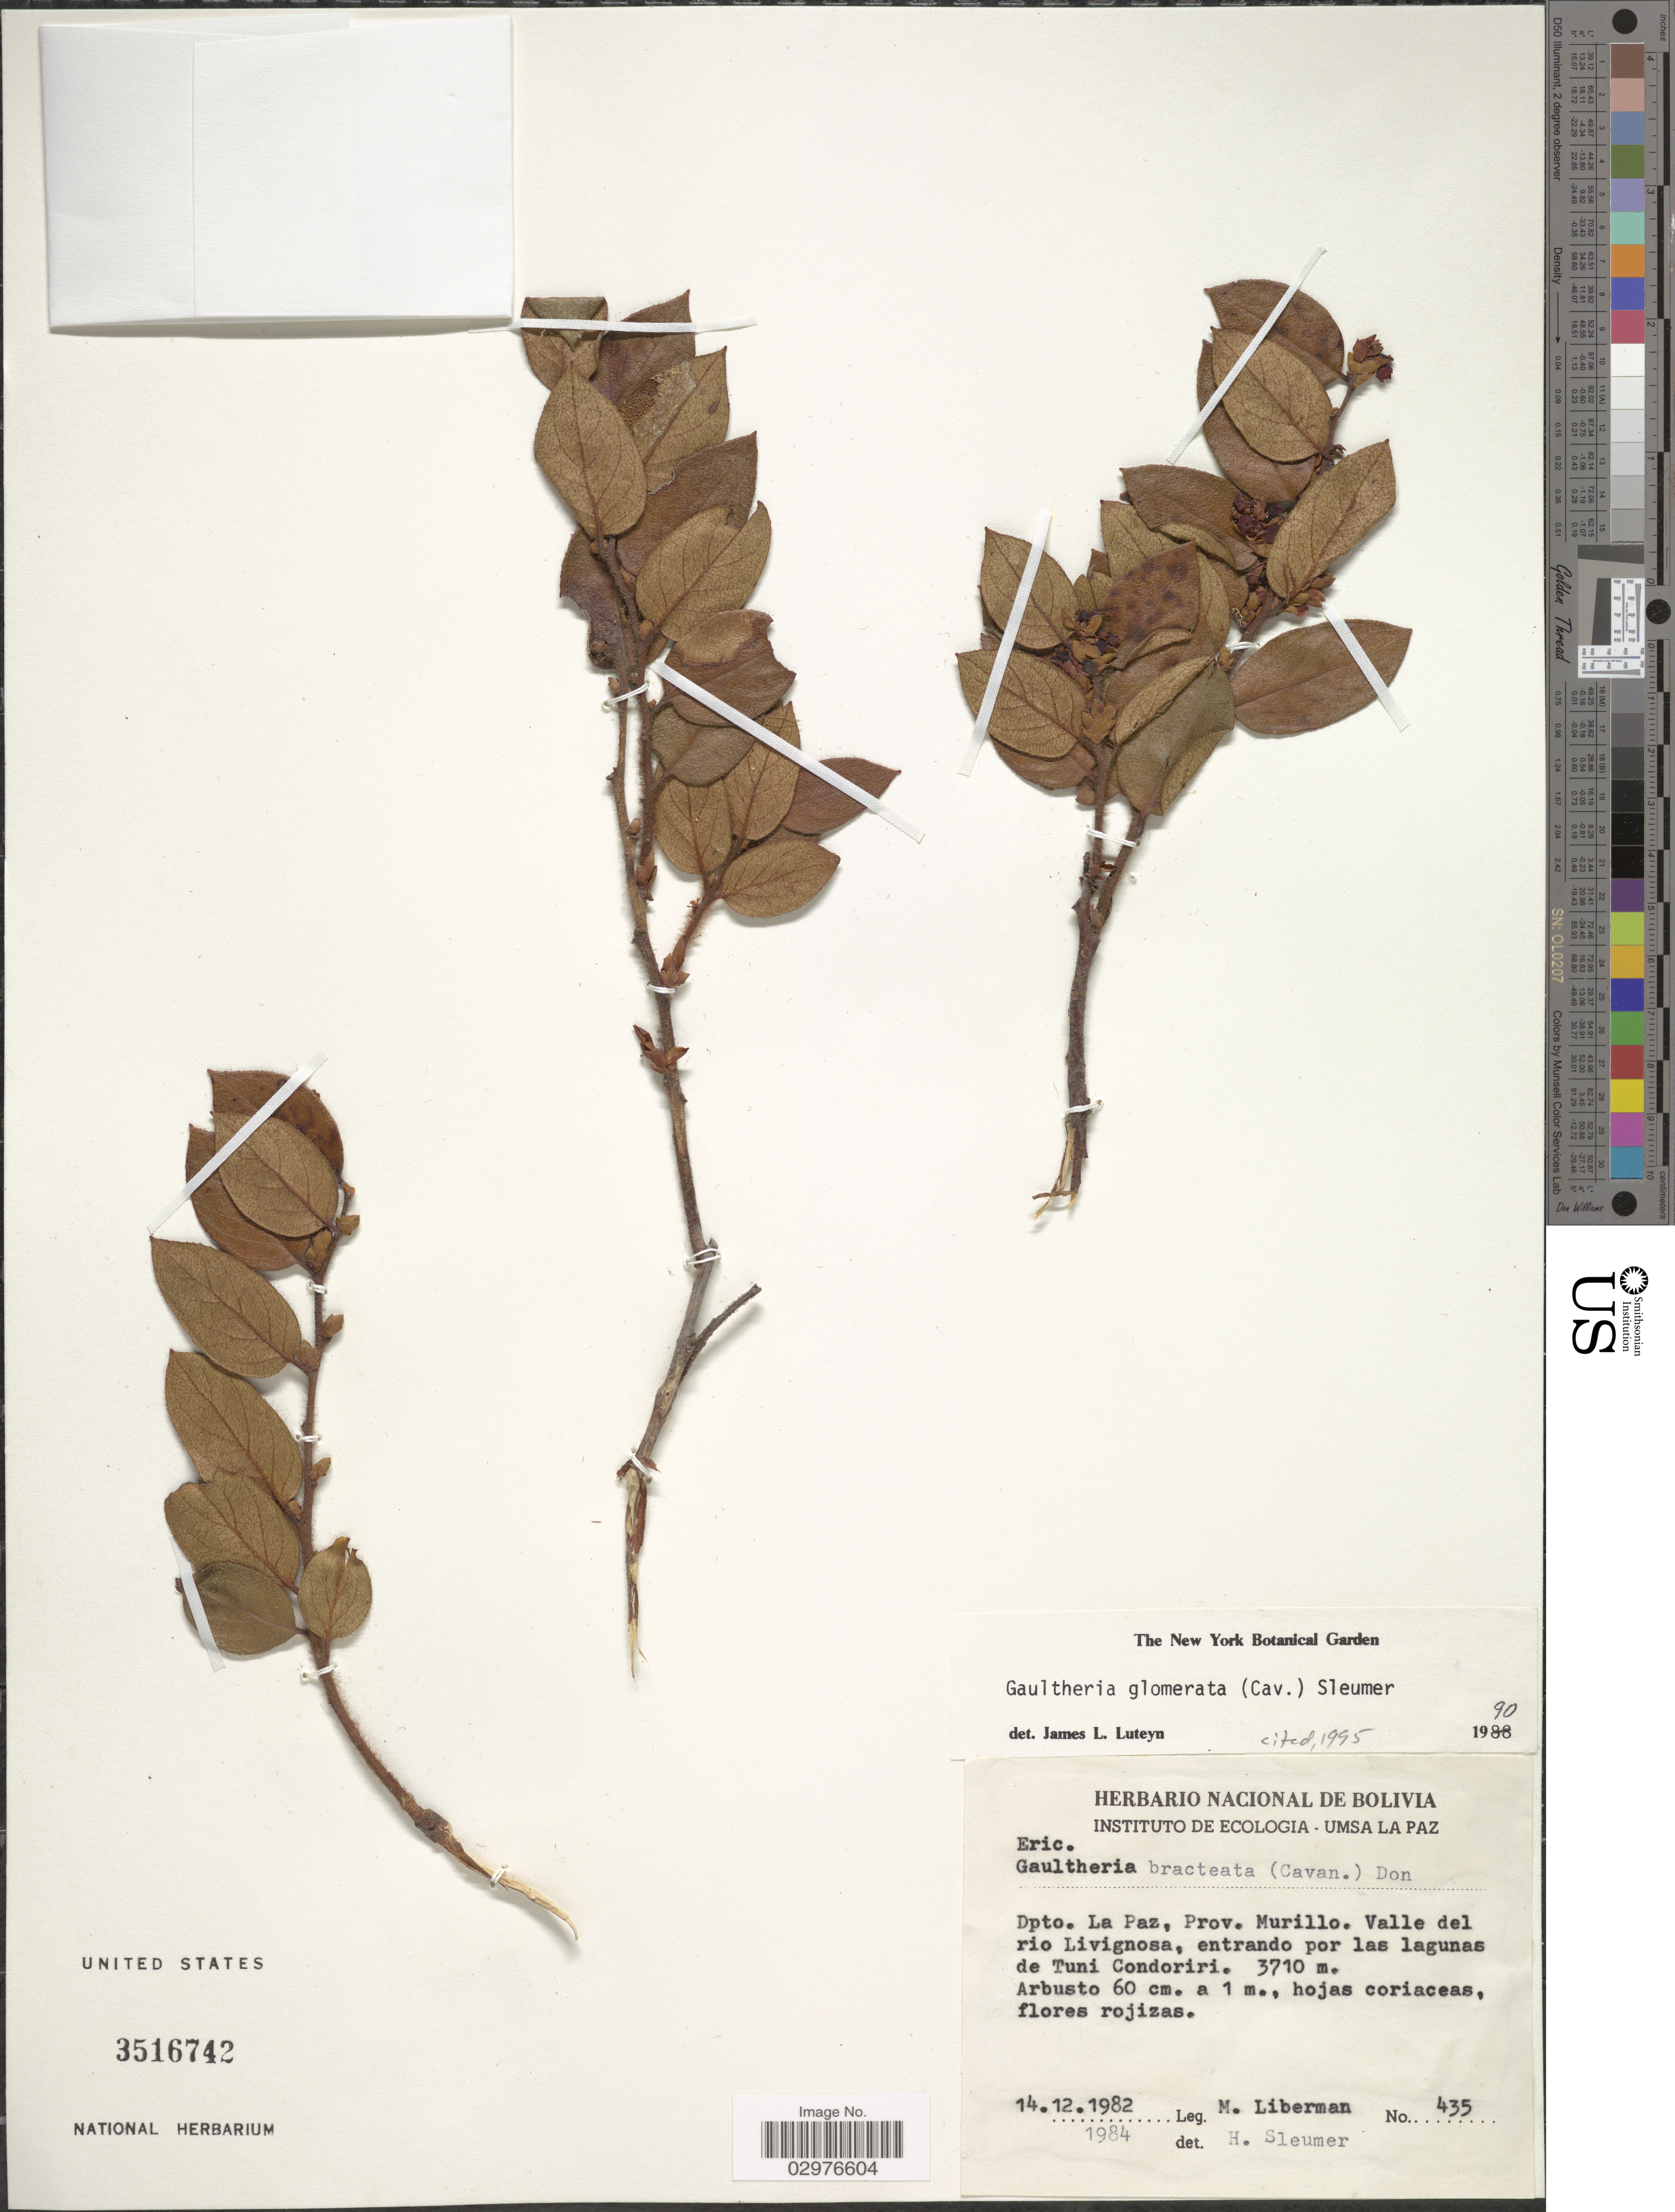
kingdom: Plantae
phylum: Tracheophyta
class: Magnoliopsida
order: Ericales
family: Ericaceae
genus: Gaultheria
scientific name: Gaultheria glomerata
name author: (Cav.) Sleumer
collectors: M. Liberman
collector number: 435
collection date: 1982-12-14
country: Bolivia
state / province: La Paz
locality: Dpto. La Paz, Prov. Murillo. Valle del rio Livignosa, entrando por las lagunas de Tuni Condoriri.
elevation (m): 3710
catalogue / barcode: US 3516742